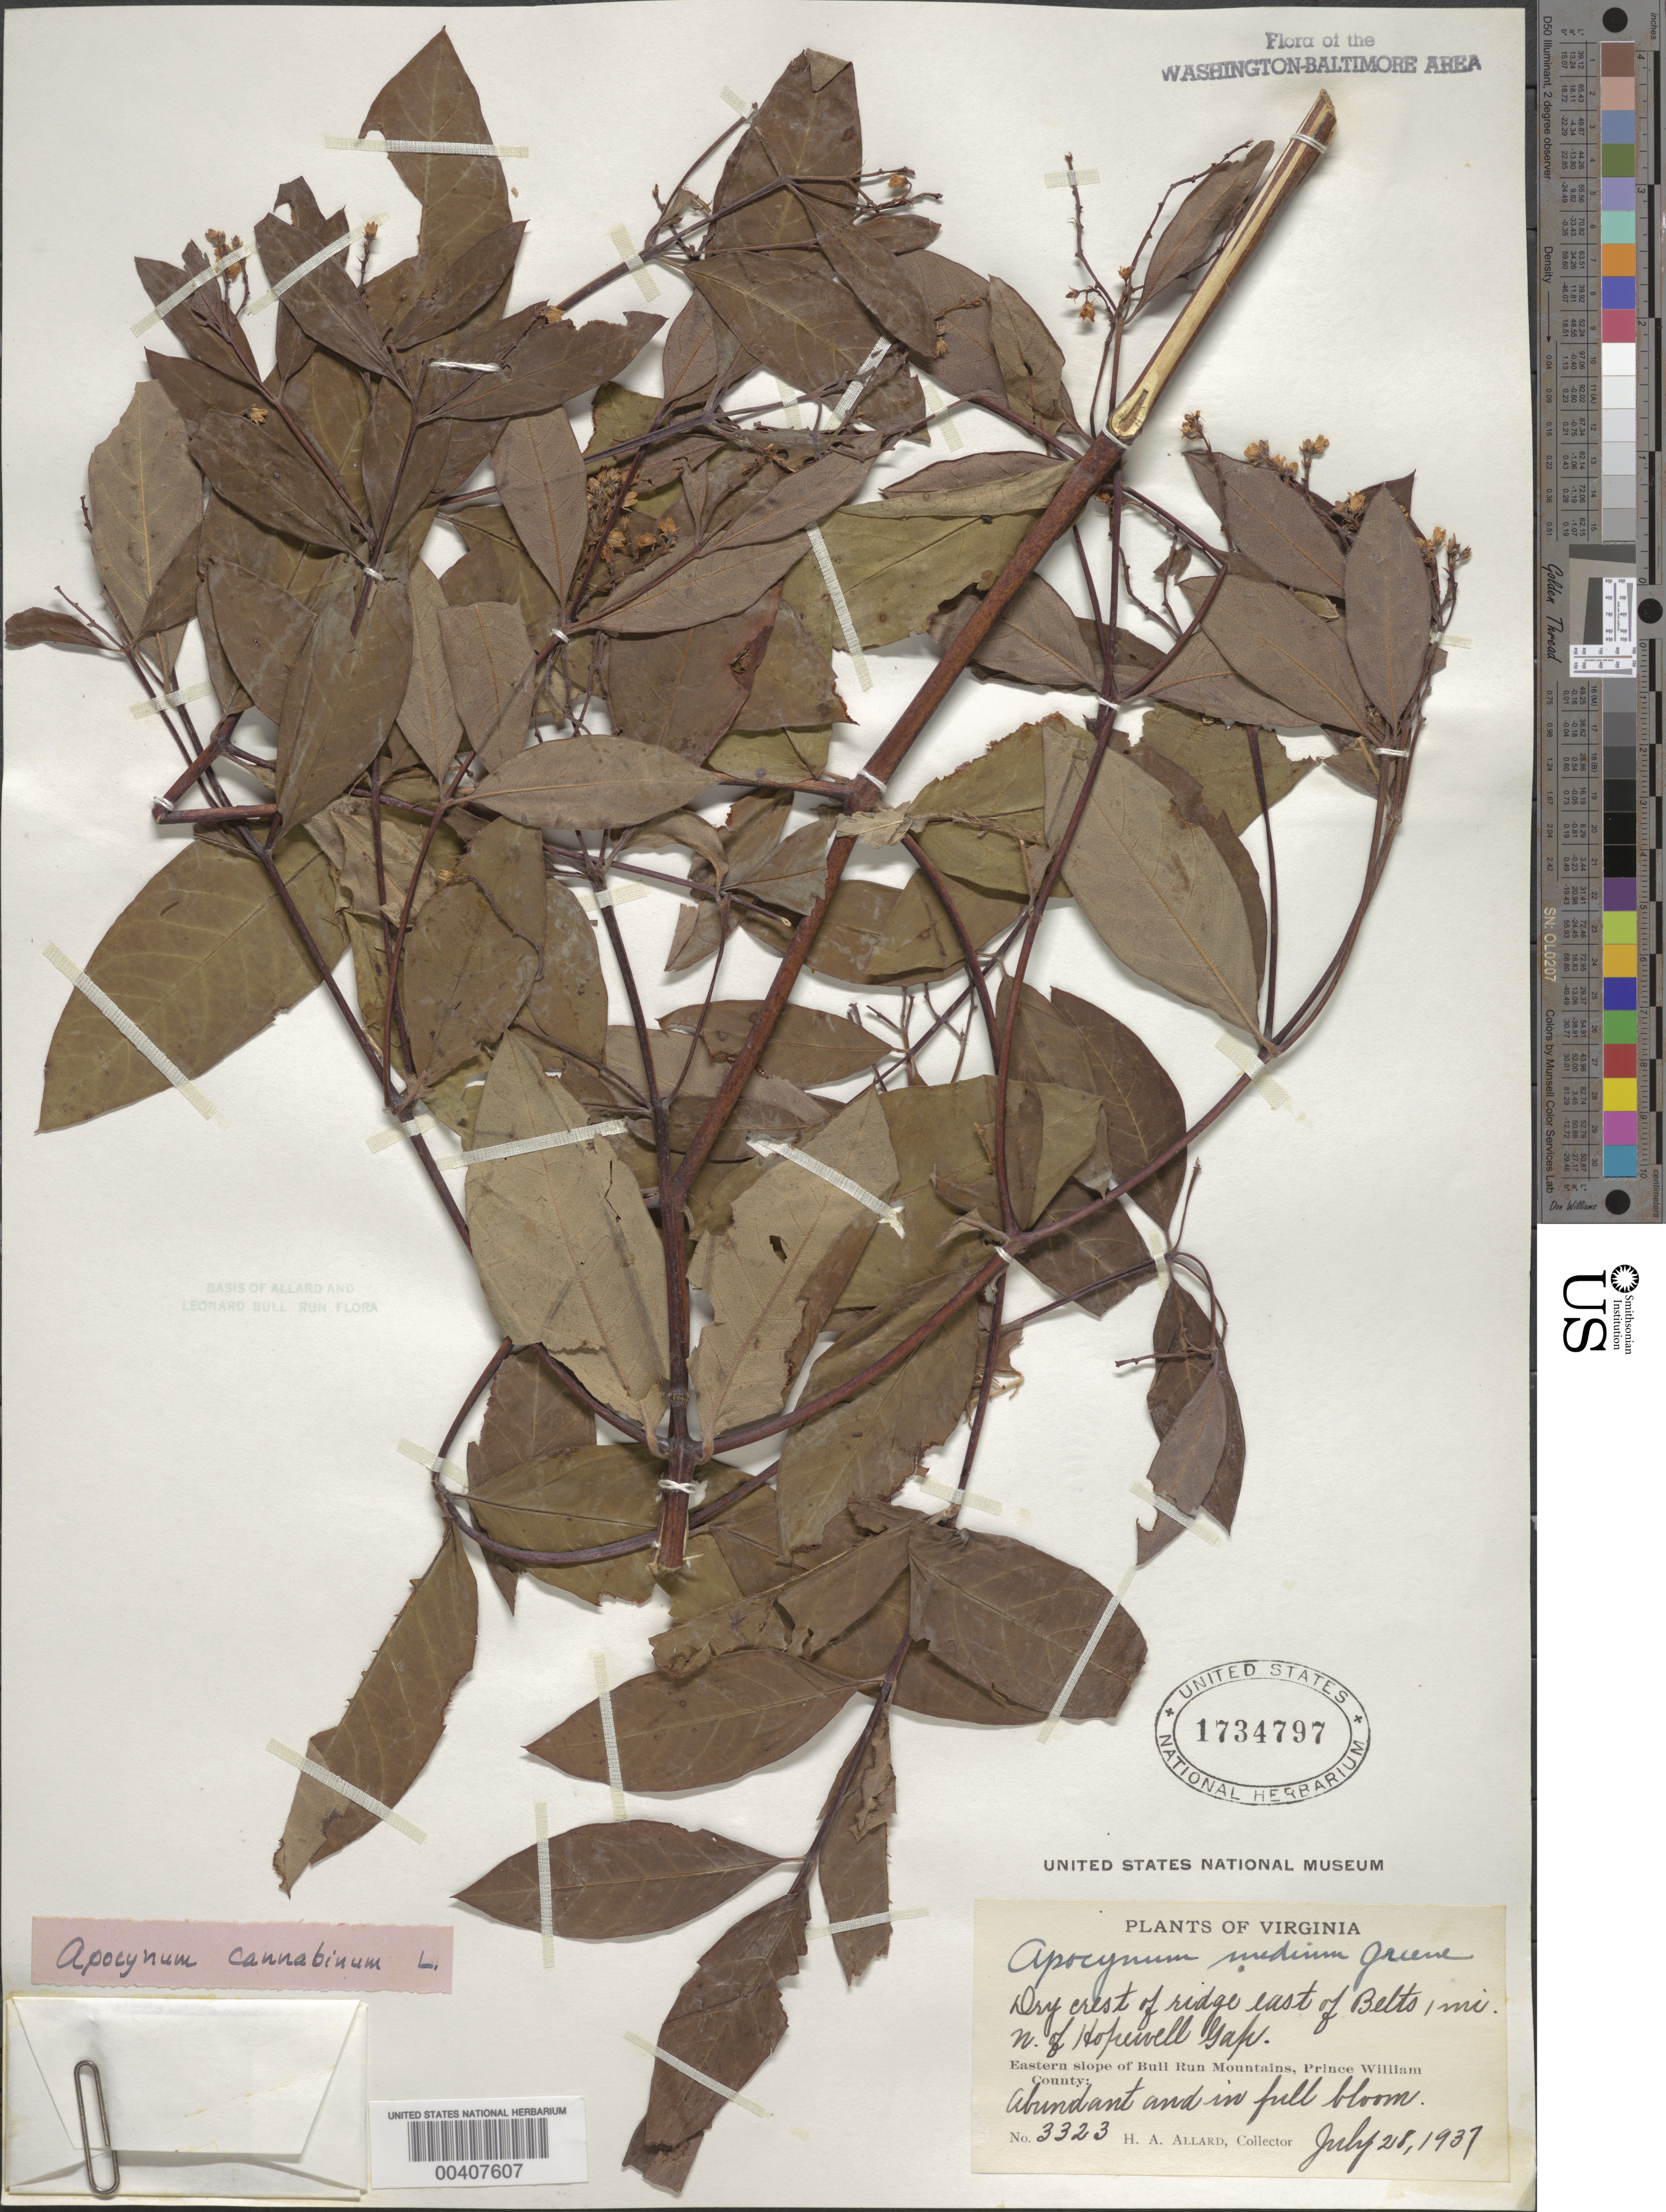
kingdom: Plantae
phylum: Tracheophyta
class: Magnoliopsida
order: Gentianales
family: Apocynaceae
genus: Apocynum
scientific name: Apocynum cannabinum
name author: L.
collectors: H. A. Allard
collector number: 3323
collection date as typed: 28 Jul 1937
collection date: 1937-07-28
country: United States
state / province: Virginia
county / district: Prince William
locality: East of Belts north of Hopewell Gap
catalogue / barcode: US 1734797